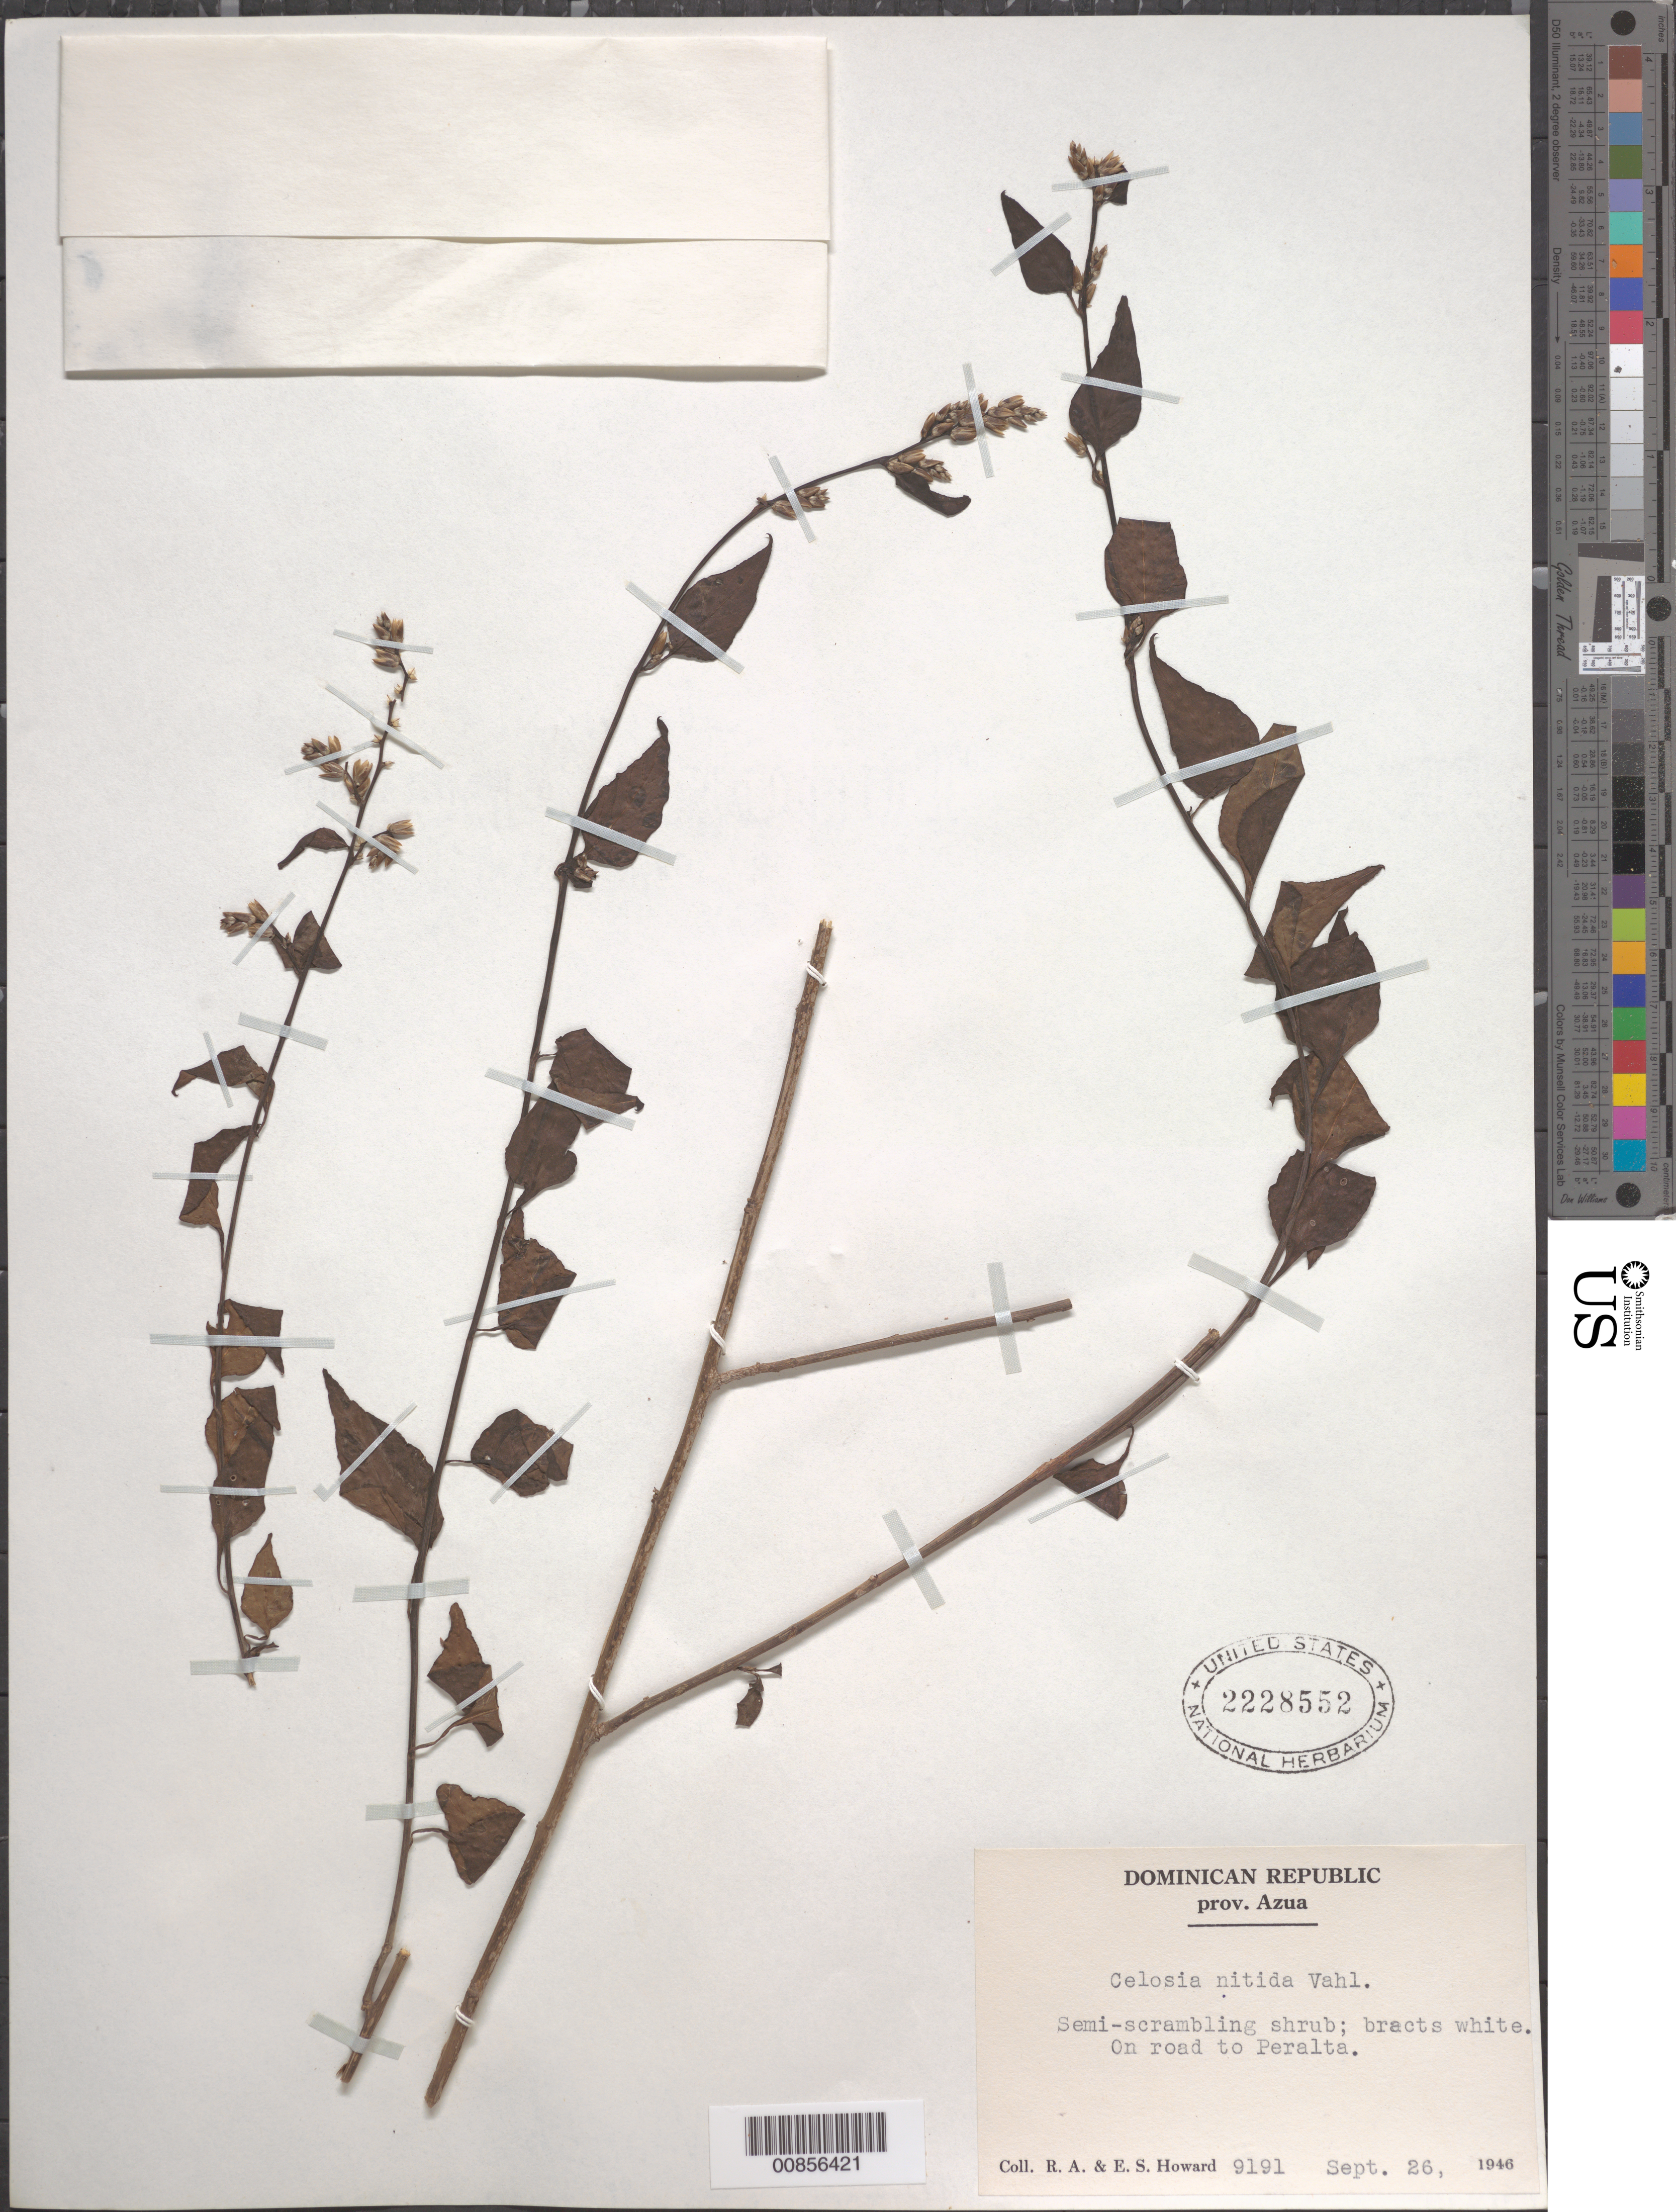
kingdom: Plantae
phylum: Tracheophyta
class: Magnoliopsida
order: Caryophyllales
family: Amaranthaceae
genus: Celosia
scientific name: Celosia nitida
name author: Vahl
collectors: R. A. Howard & E. S. Howard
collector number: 9191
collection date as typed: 26 Sep 1946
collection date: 1946-09-26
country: Dominican Republic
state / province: Azua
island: Hispaniola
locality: On road to Peralta.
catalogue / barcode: US 2228552